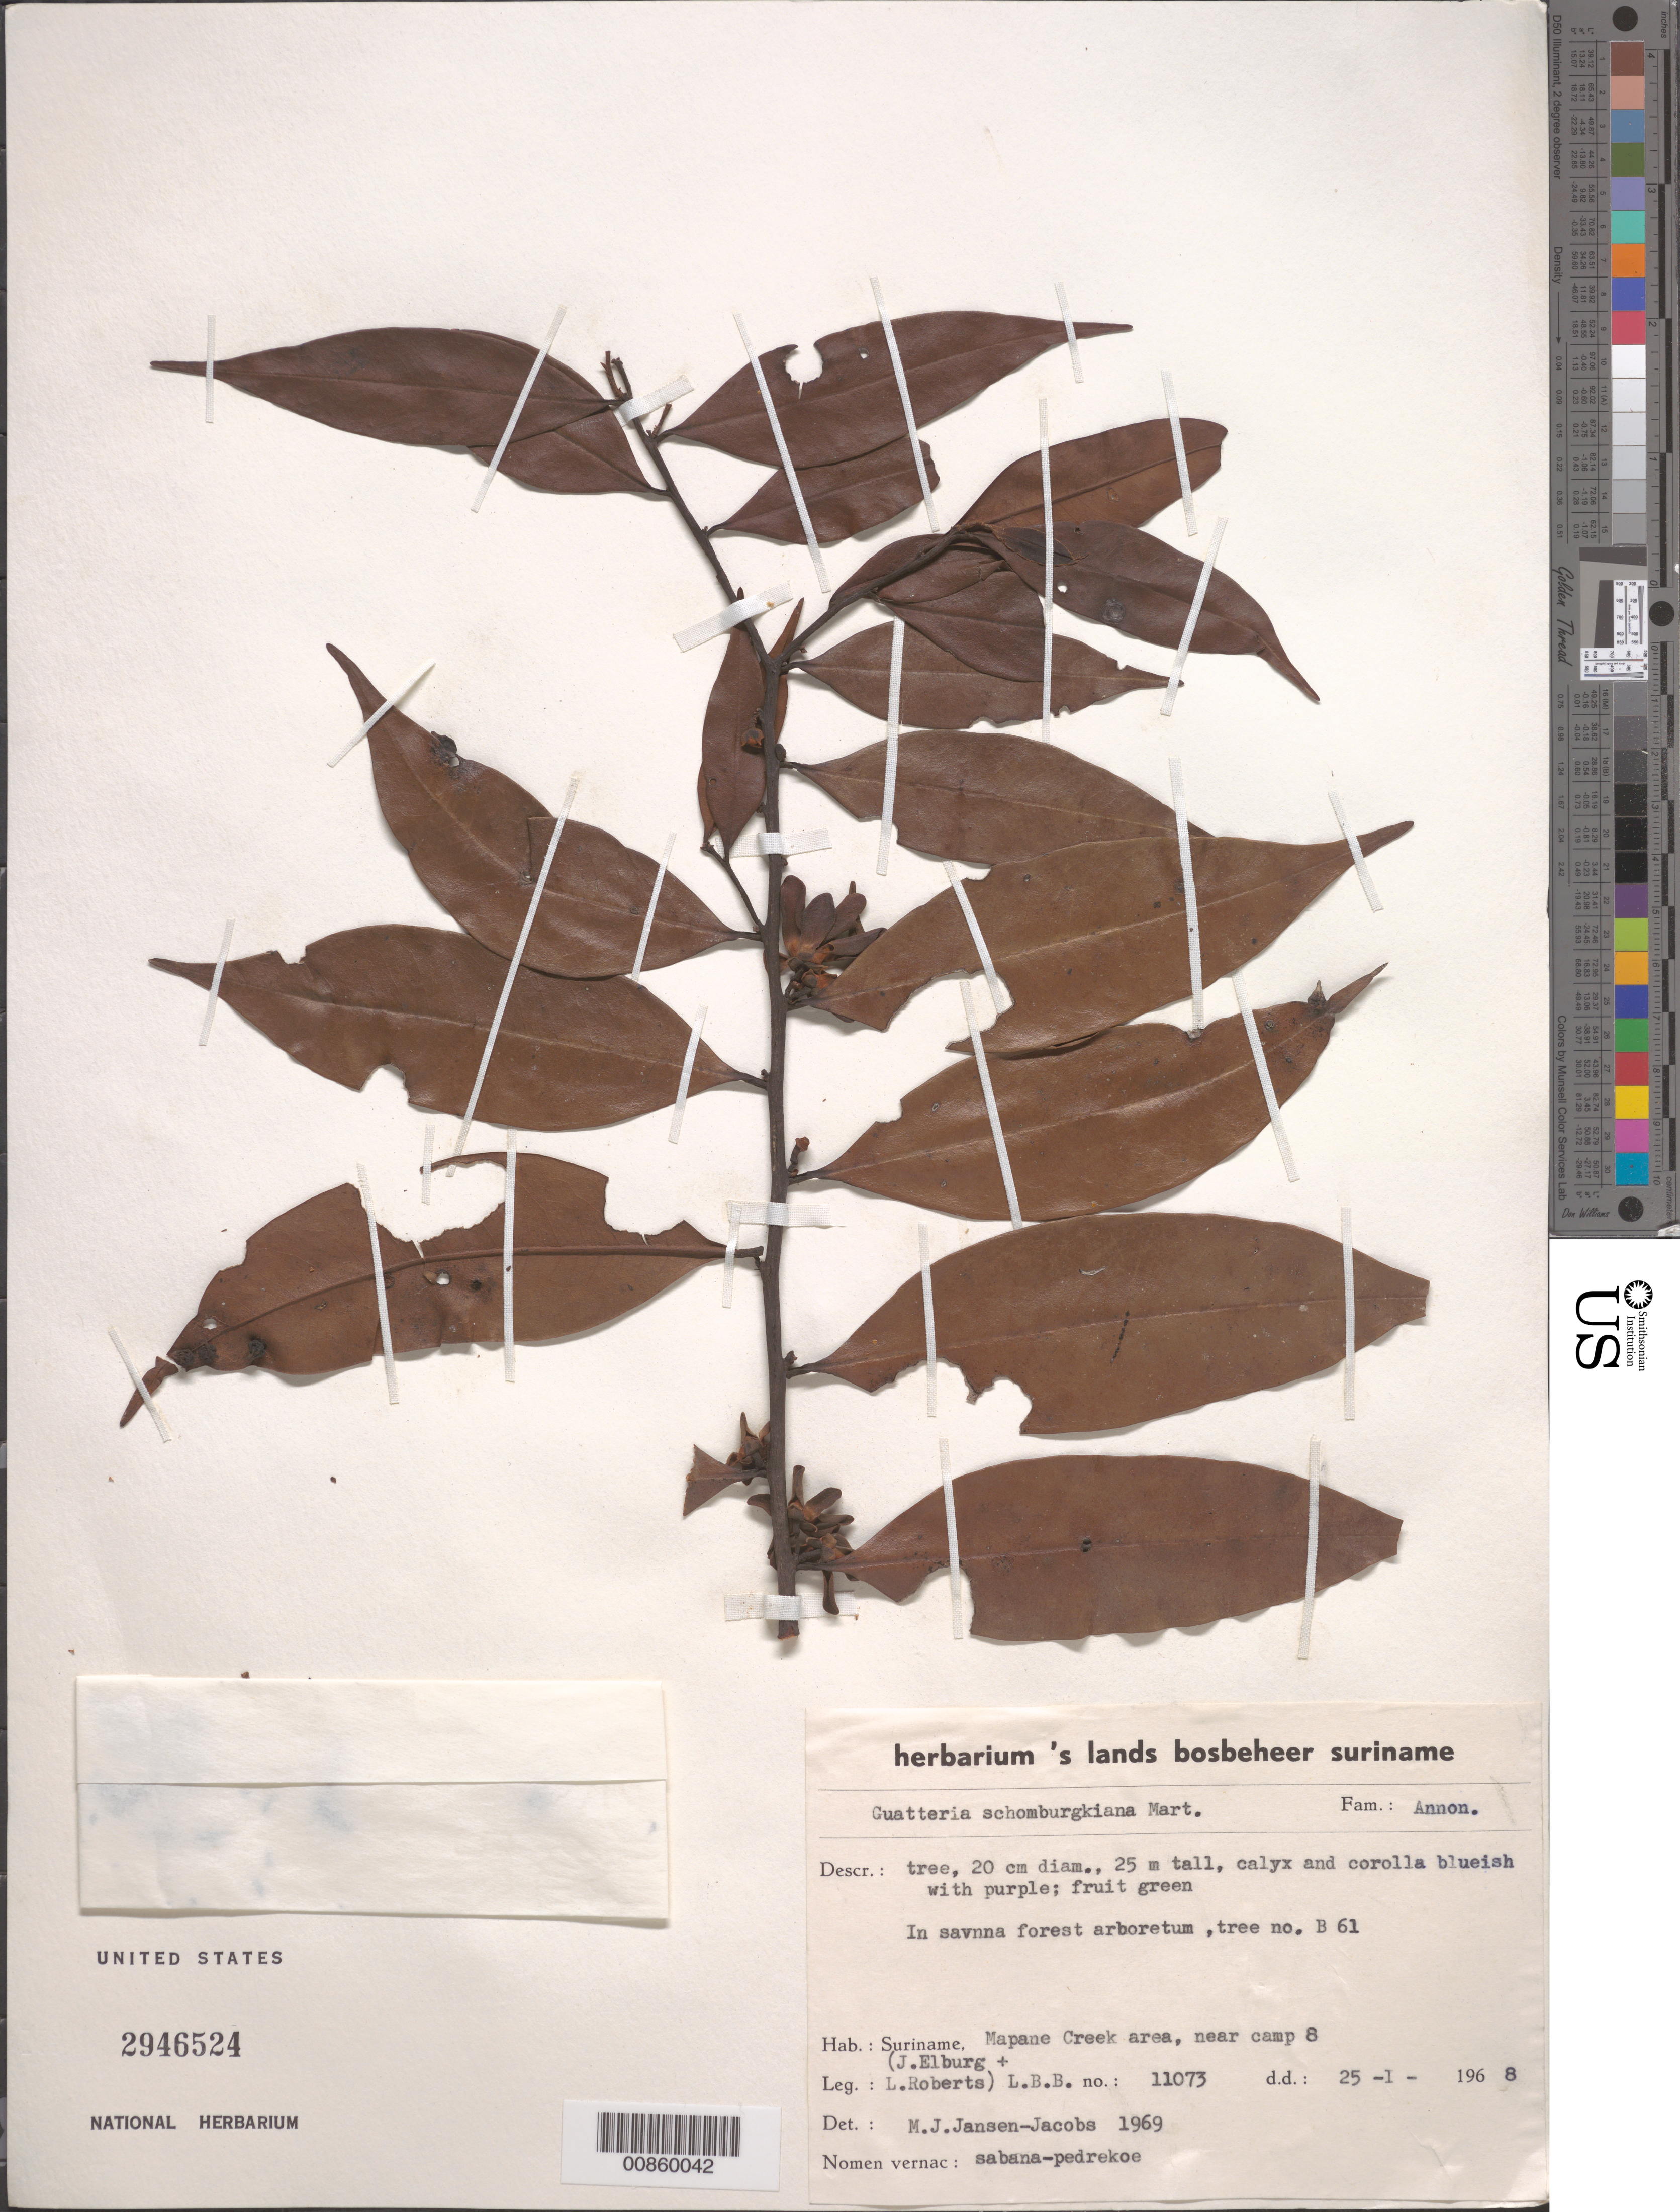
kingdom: Plantae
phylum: Tracheophyta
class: Magnoliopsida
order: Magnoliales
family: Annonaceae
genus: Guatteria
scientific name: Guatteria schomburgkiana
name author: Mart.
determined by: Jansen-Jacobs, M. J., (U), Nationaal Herbarium Nederland, Utrecht University branch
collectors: J. Elburg, L. Roberts & Collector illegible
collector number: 11073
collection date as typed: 25-Jan-68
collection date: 1968-01-25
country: Suriname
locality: Jodensavanne-Mapane kreek area, Kamp 8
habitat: Savanna forest arboretum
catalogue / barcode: US 2946524